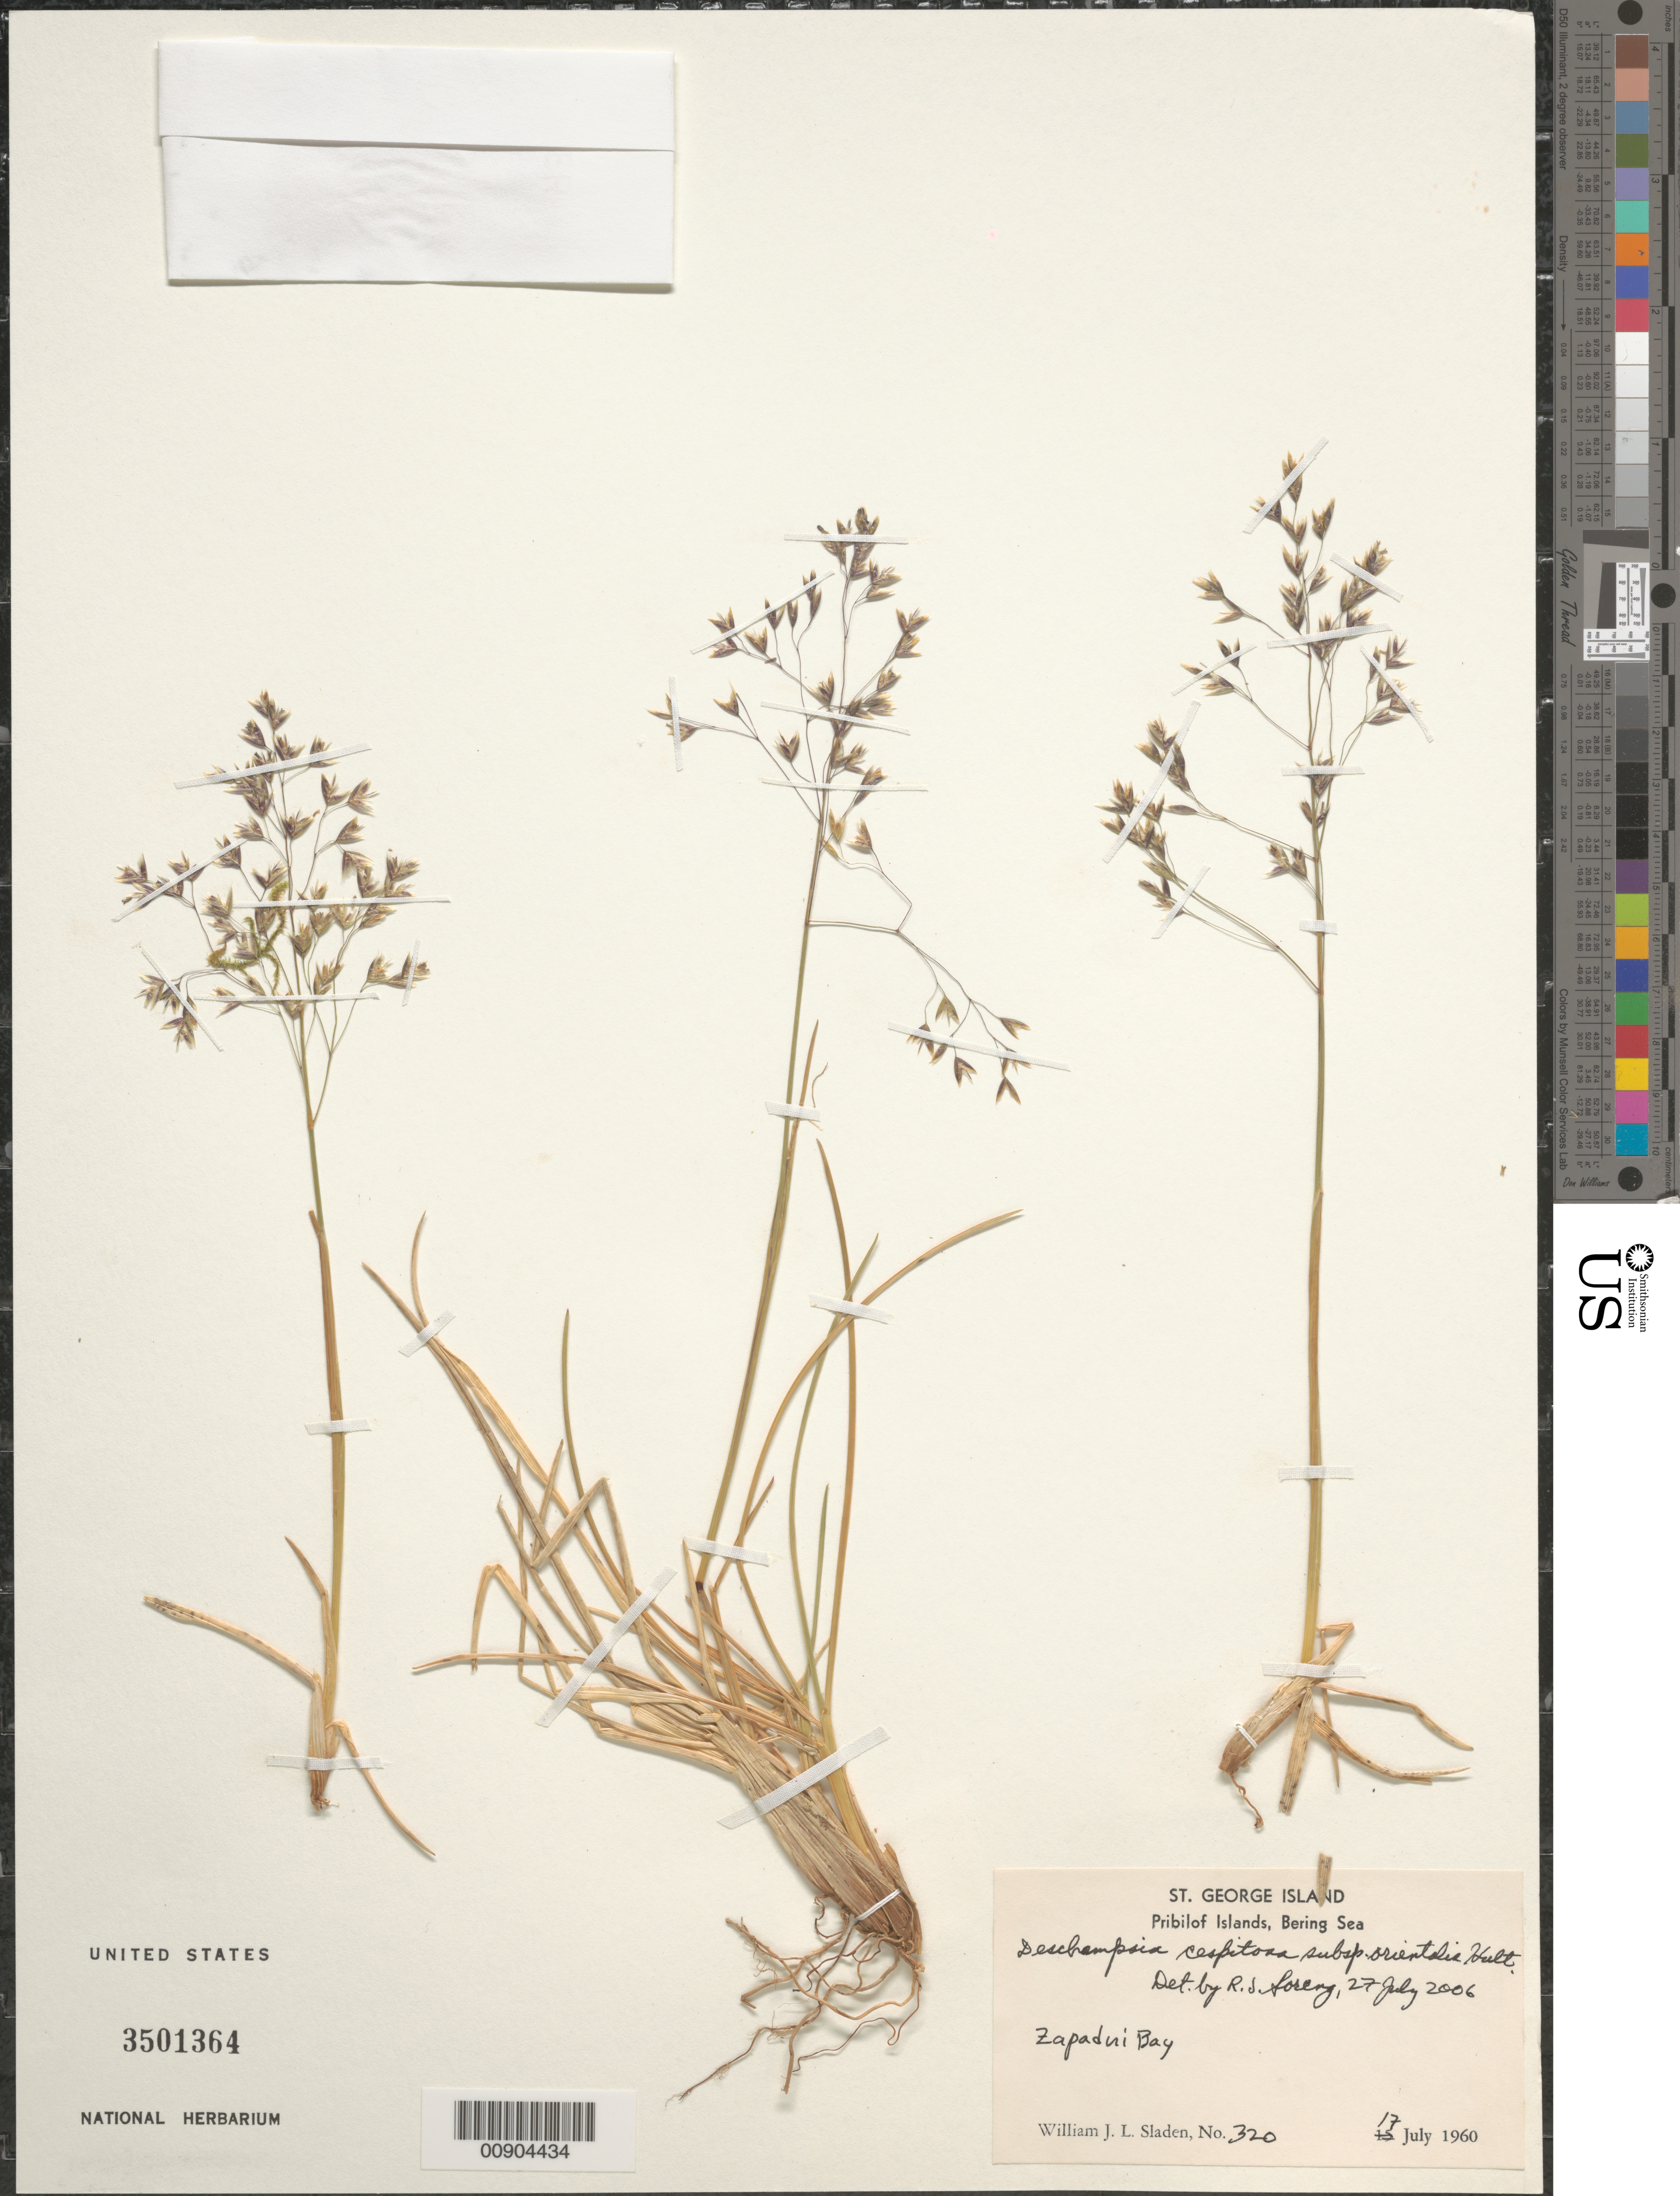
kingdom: Plantae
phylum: Tracheophyta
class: Liliopsida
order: Poales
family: Poaceae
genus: Deschampsia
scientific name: Deschampsia cespitosa subsp. orientalis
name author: Hultén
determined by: Soreng, Robert J., Research Associate (BOT), Smithsonian Institution - National Museum of Natural History (UNITED STATES)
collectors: W. Sladen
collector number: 320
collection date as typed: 17 Jul 1960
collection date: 1960-07-17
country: United States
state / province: Alaska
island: St. George Island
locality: St. George Island. Zapadni Bay., Bering Sea, Pribilof Islands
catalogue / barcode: US 3501364